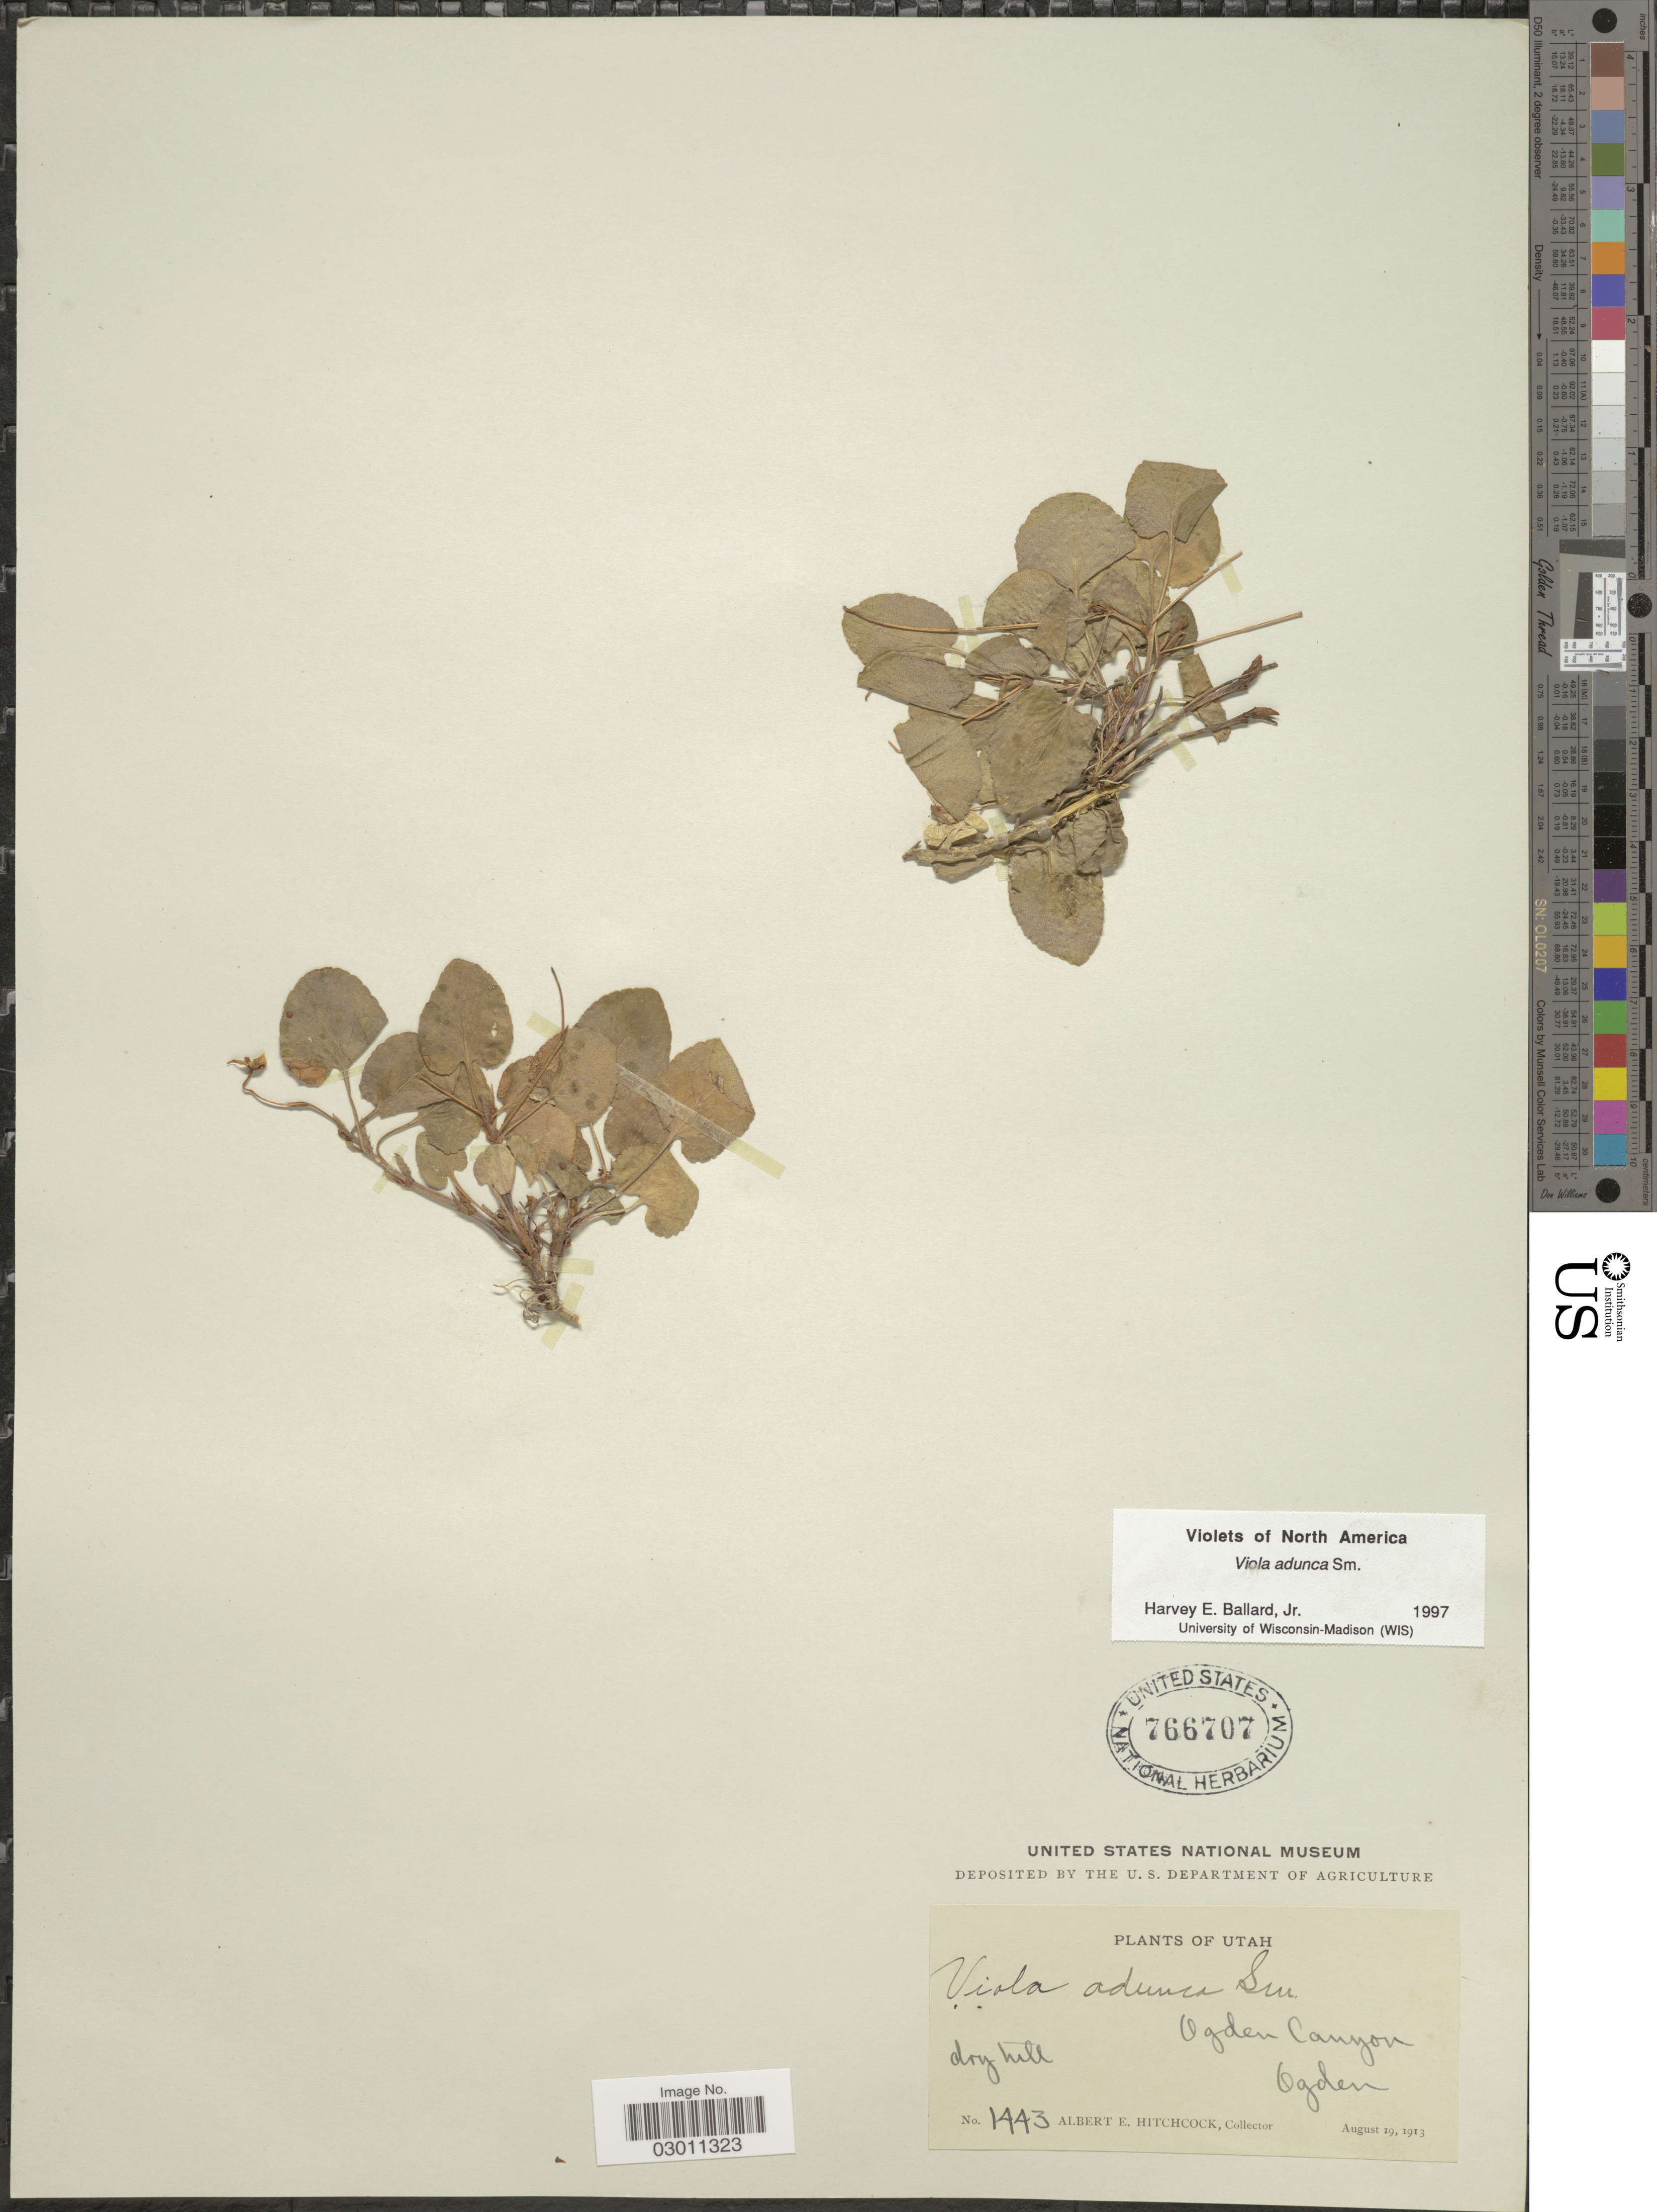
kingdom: Plantae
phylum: Tracheophyta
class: Magnoliopsida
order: Malpighiales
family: Violaceae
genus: Viola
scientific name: Viola adunca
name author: Sm.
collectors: A. Hitchcock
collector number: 1443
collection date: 1913-08-19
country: United States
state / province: Utah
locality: Ogden Canyon. Ogden.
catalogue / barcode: US 766707